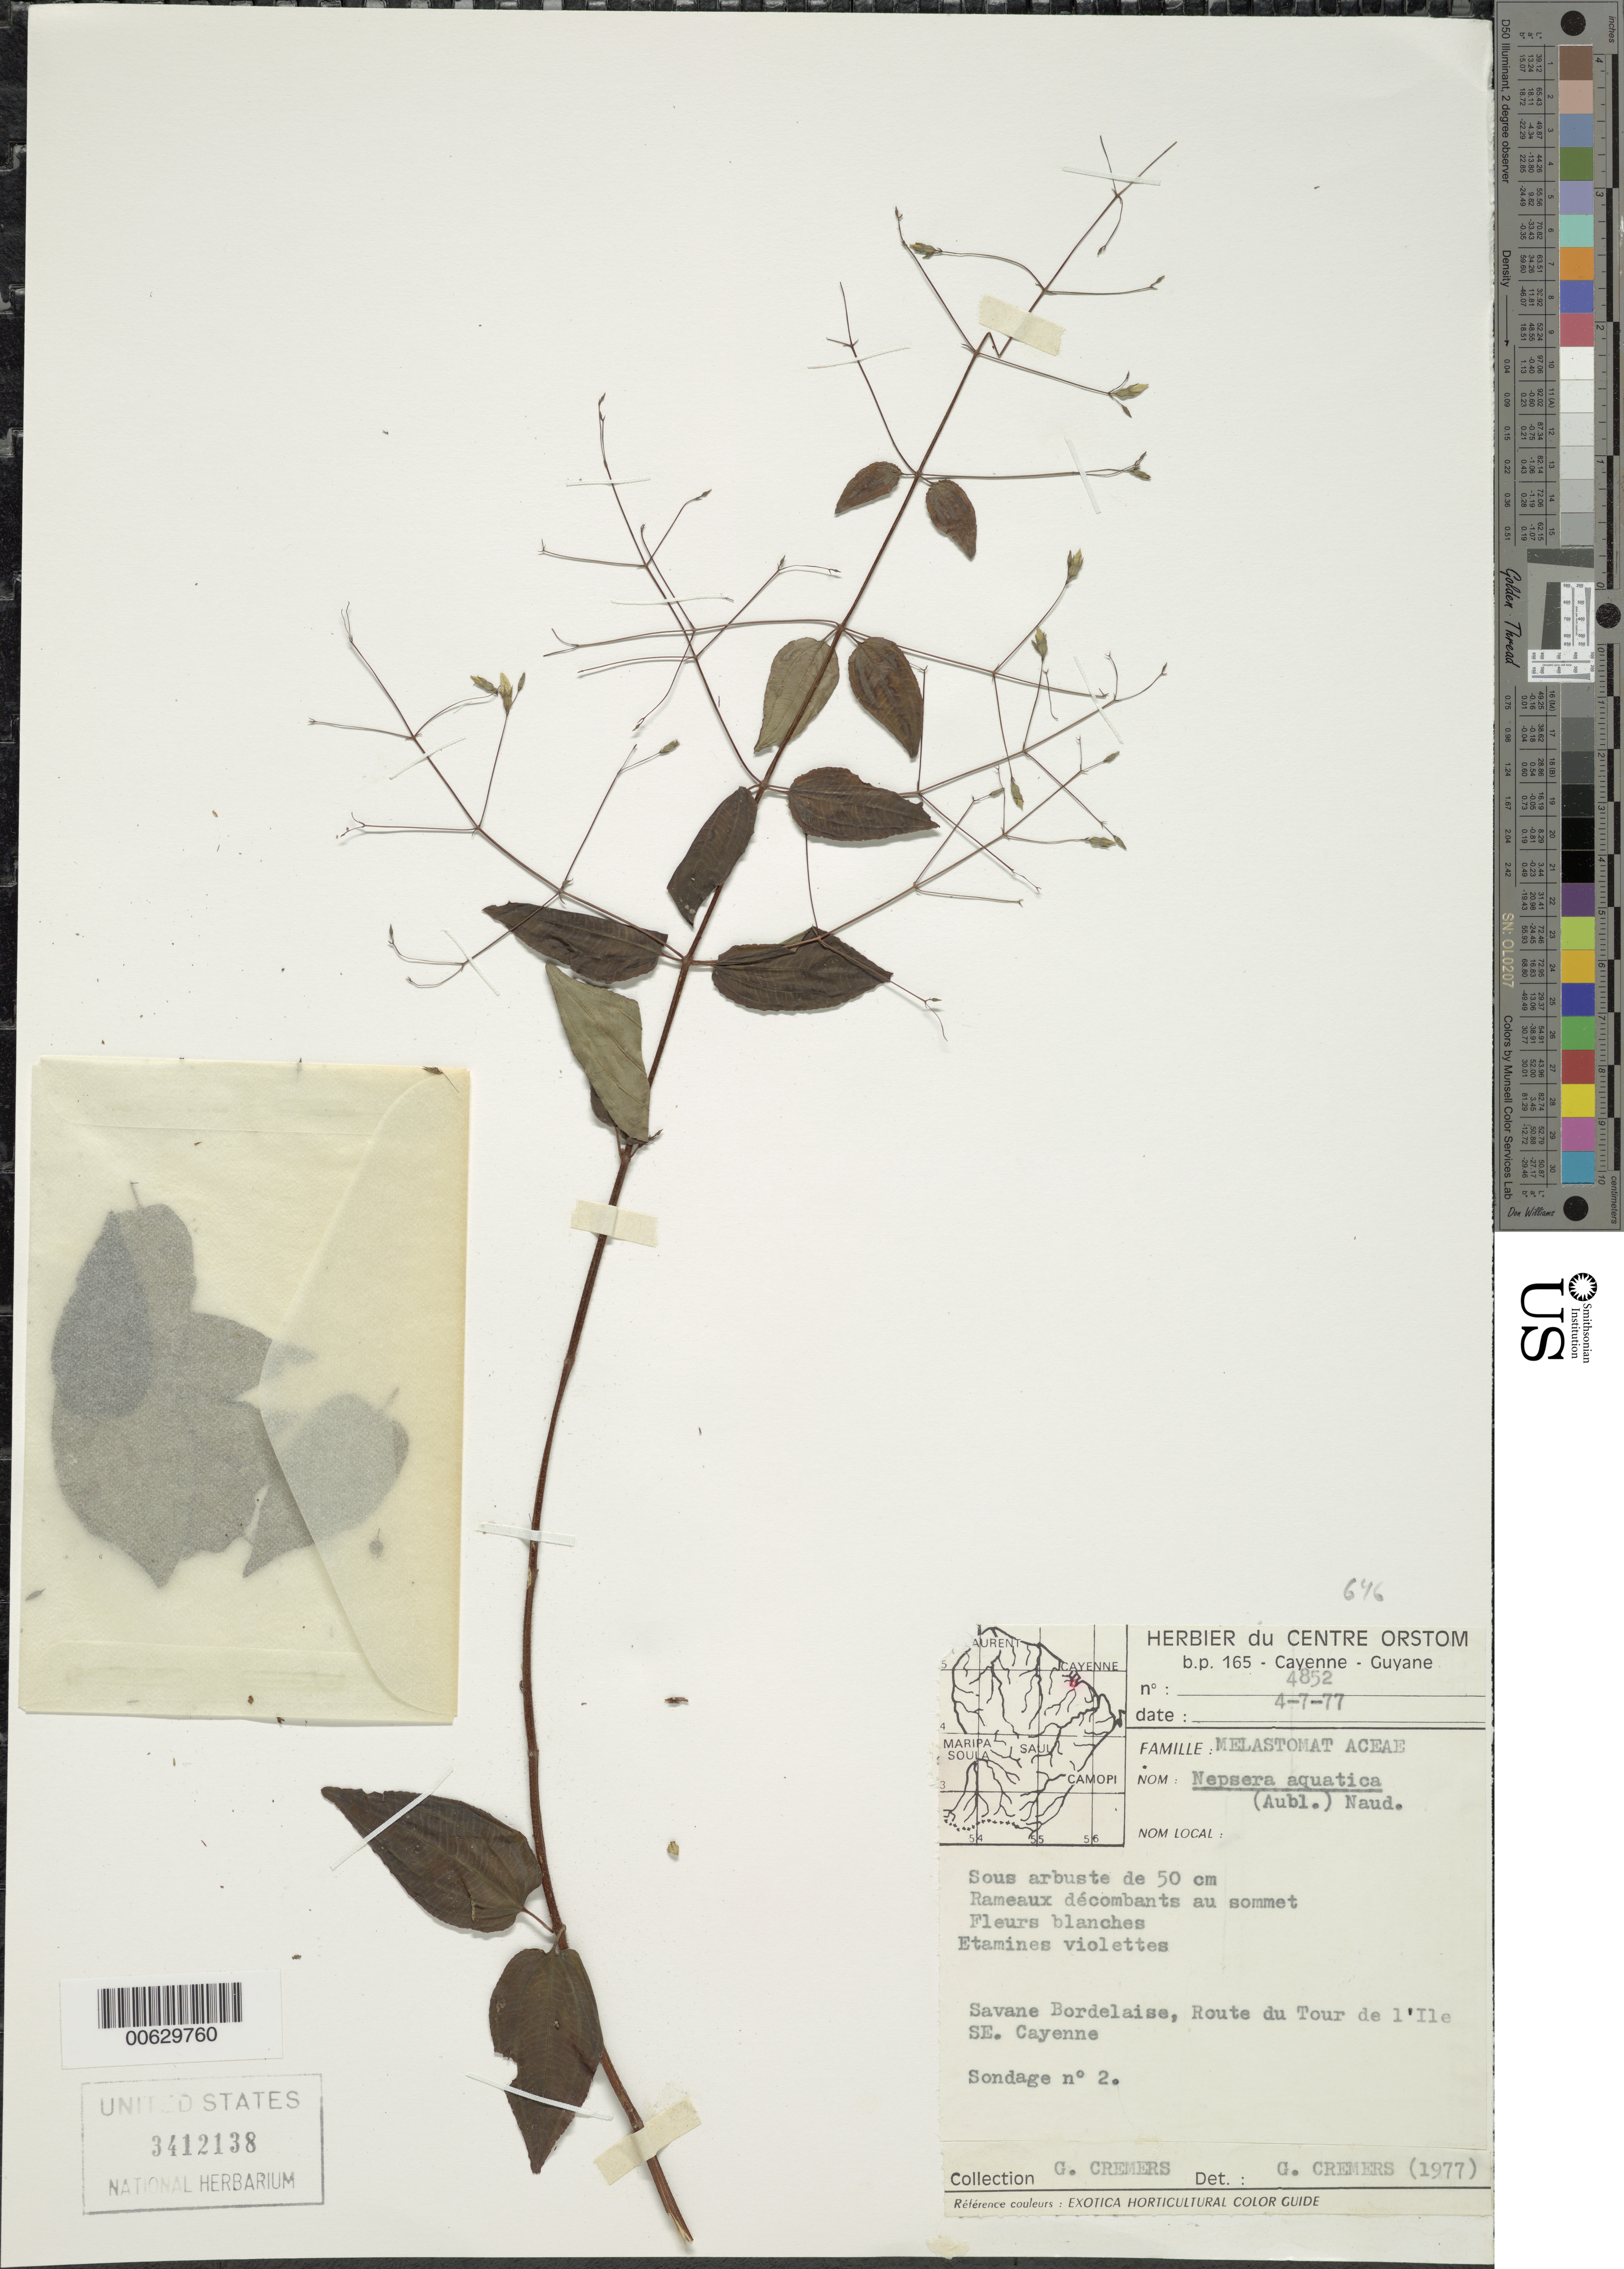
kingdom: Plantae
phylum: Tracheophyta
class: Magnoliopsida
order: Myrtales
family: Melastomataceae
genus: Nepsera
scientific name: Nepsera aquatica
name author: (Aubl.) Naudin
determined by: Cremers, Georges A.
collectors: G. Cremers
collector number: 4852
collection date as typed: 4-Jul-77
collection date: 1977-07-04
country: French Guiana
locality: Savane Bordelaise, route du tour d'Ile SE Cayenne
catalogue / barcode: US 3412138